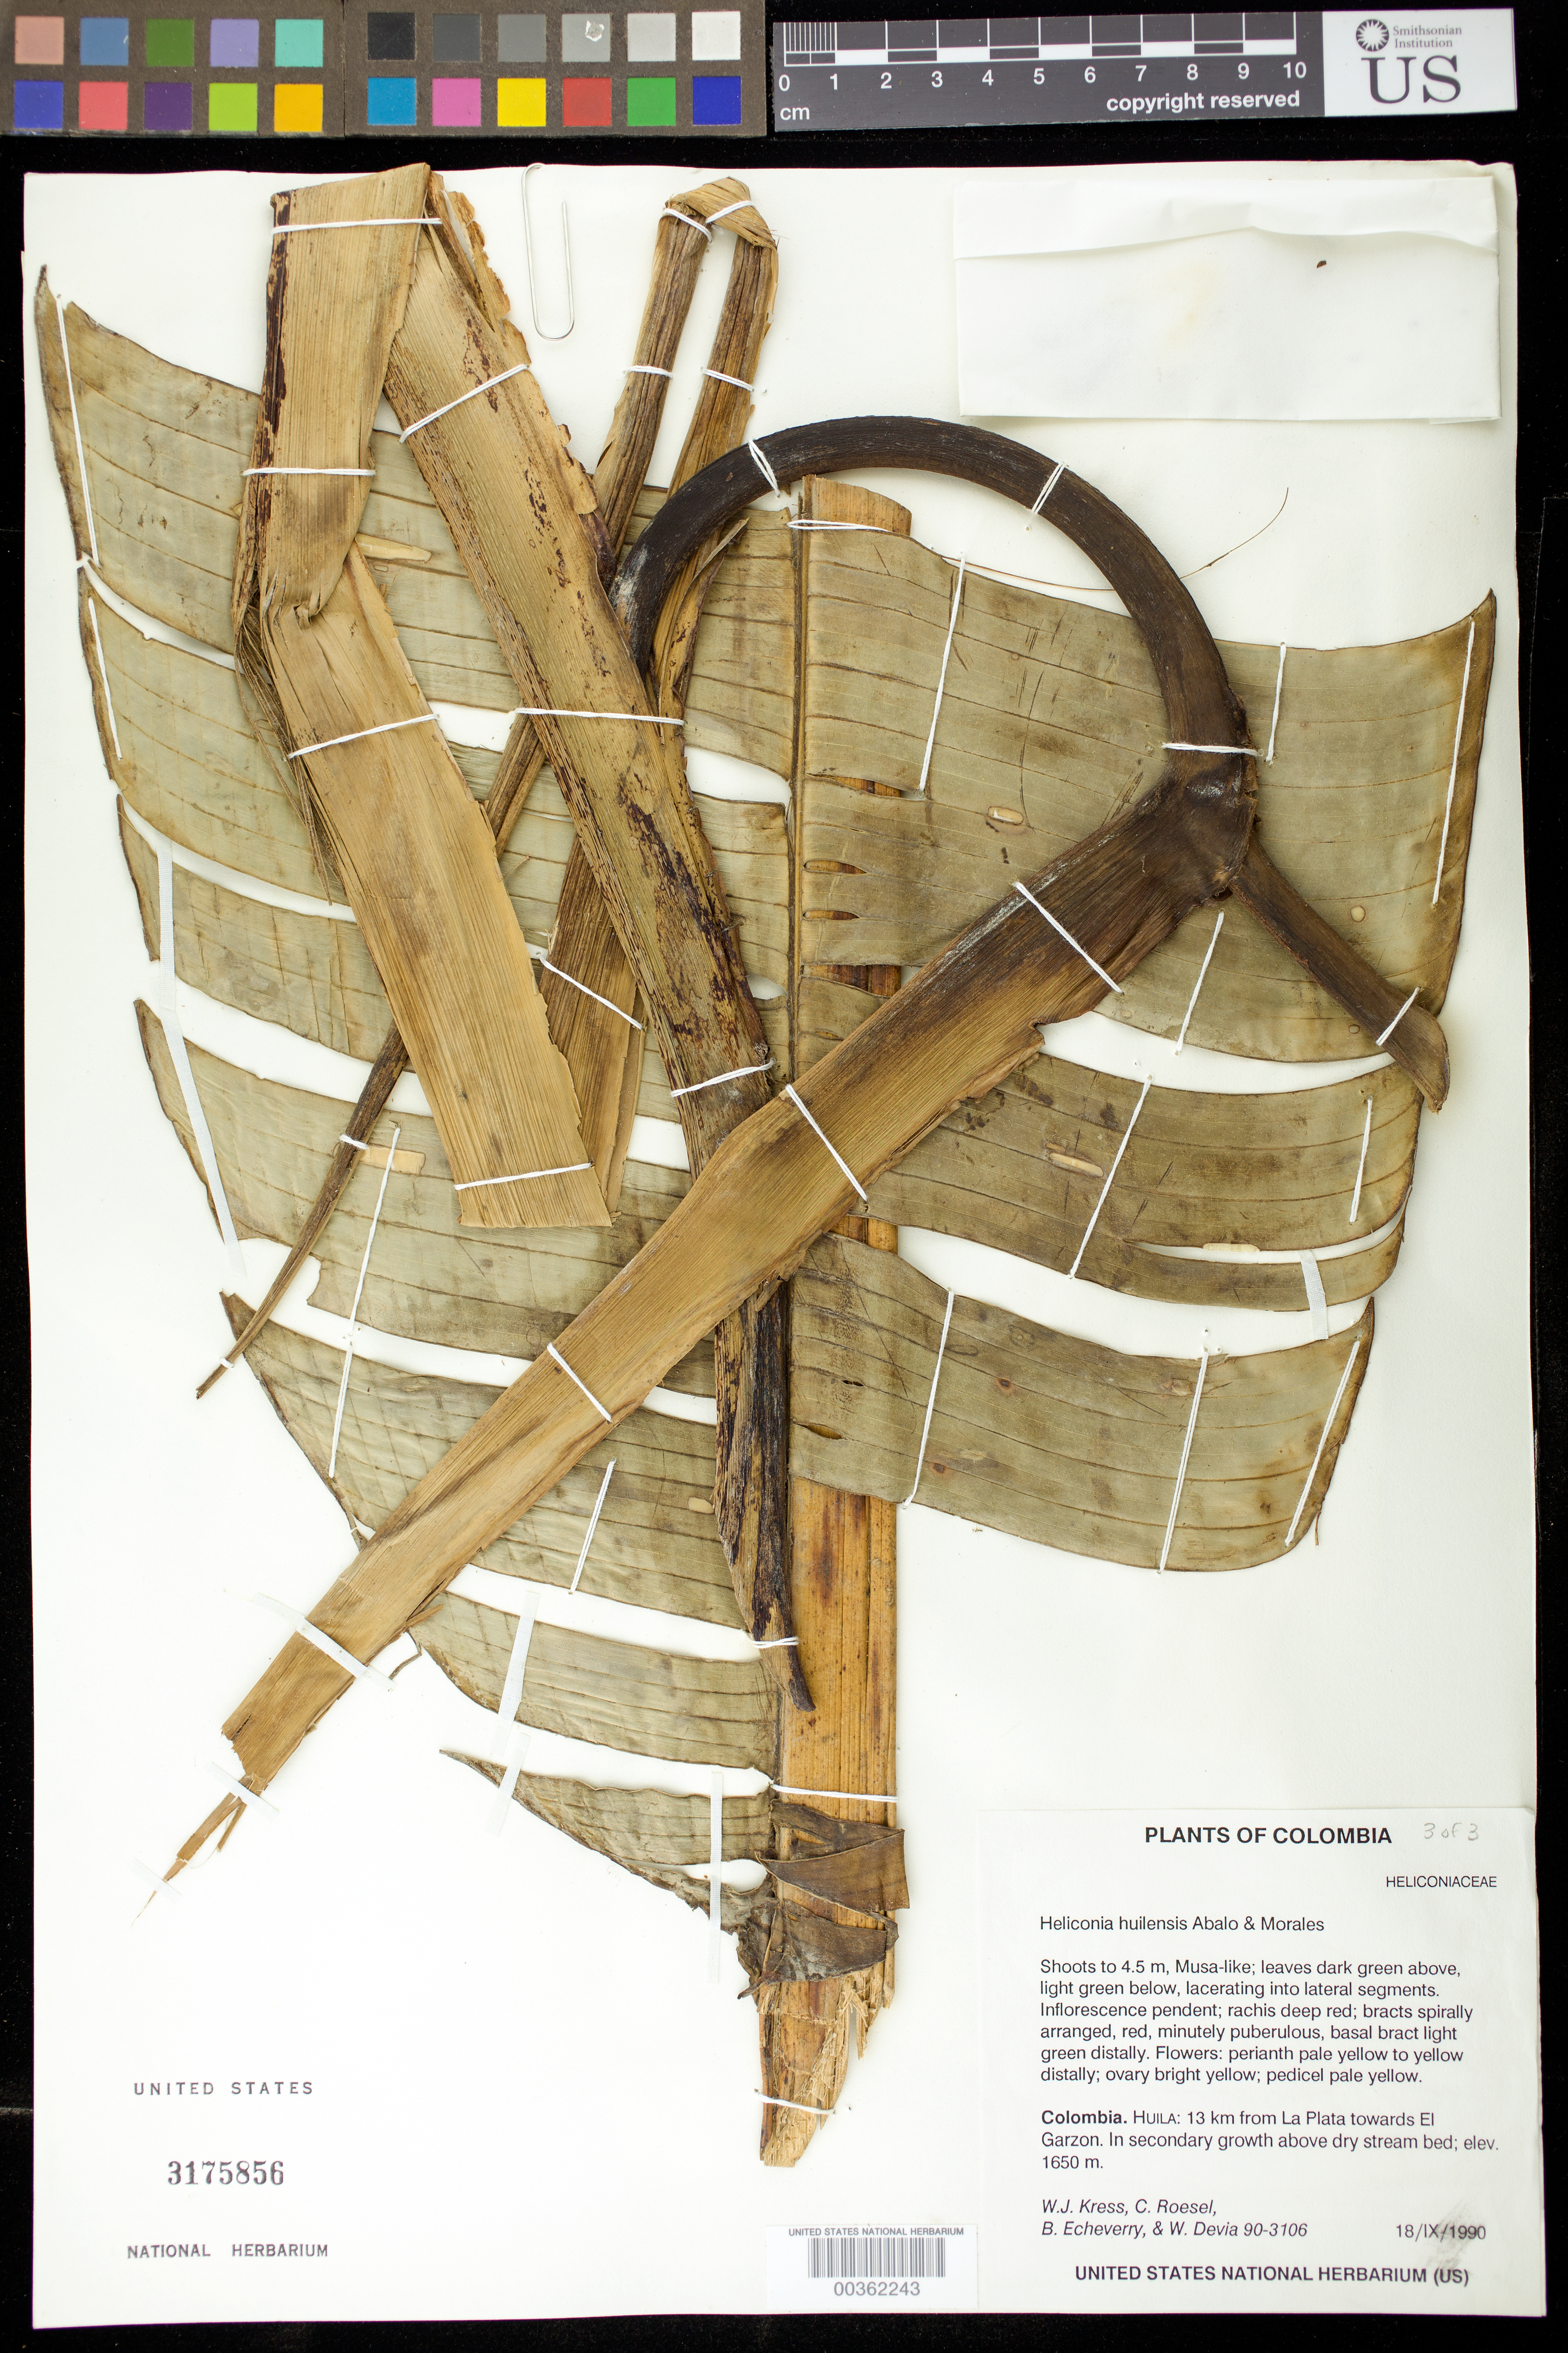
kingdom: Plantae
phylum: Tracheophyta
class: Liliopsida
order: Zingiberales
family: Heliconiaceae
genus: Heliconia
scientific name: Heliconia huilensis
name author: Abalo & G. Morales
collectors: W. J. Kress, C. S. Roesel, B. Echeverry & W. Devia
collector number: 90-3106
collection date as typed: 18 Sep 1990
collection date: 1990-09-18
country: Colombia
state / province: Huila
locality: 13 km from la Plata towards el Garzon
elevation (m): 1650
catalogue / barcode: US 3175856